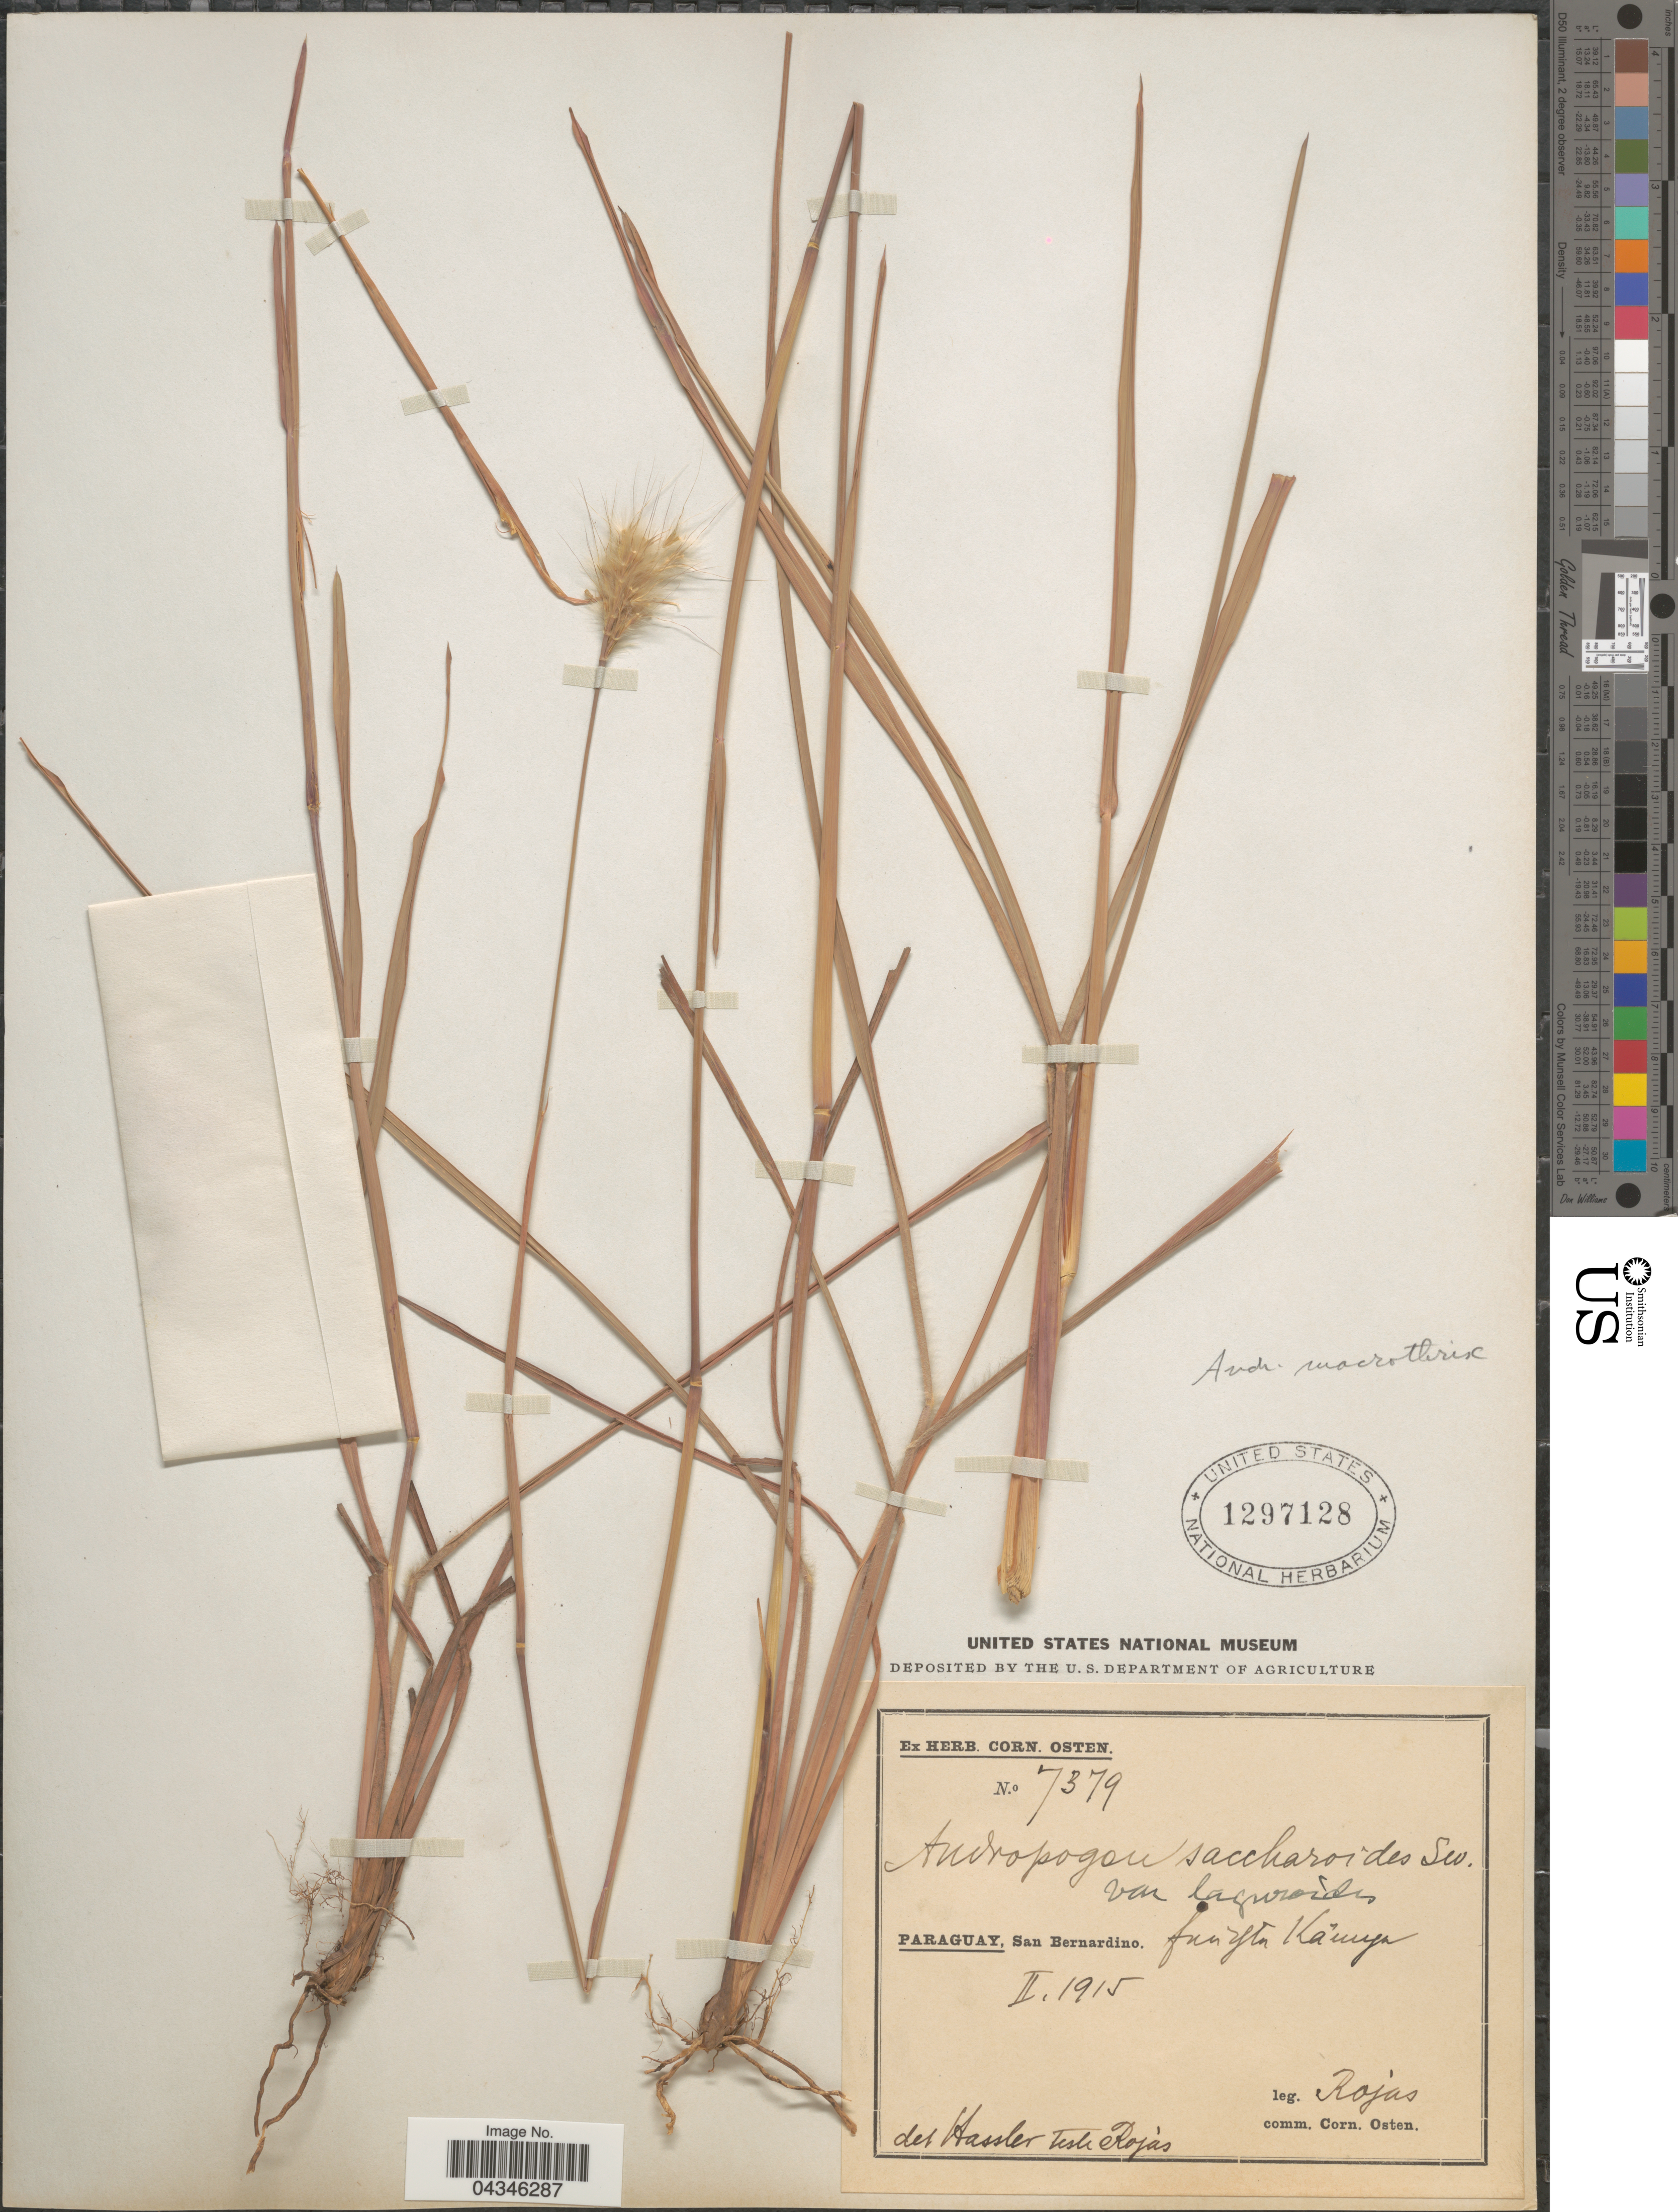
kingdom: Plantae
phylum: Tracheophyta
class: Liliopsida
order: Poales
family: Poaceae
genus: Andropogon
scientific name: Andropogon macrothrix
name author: Trin.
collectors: Rojas, --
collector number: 7379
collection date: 1915-02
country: Paraguay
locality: San Bernardino.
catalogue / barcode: US 1297128